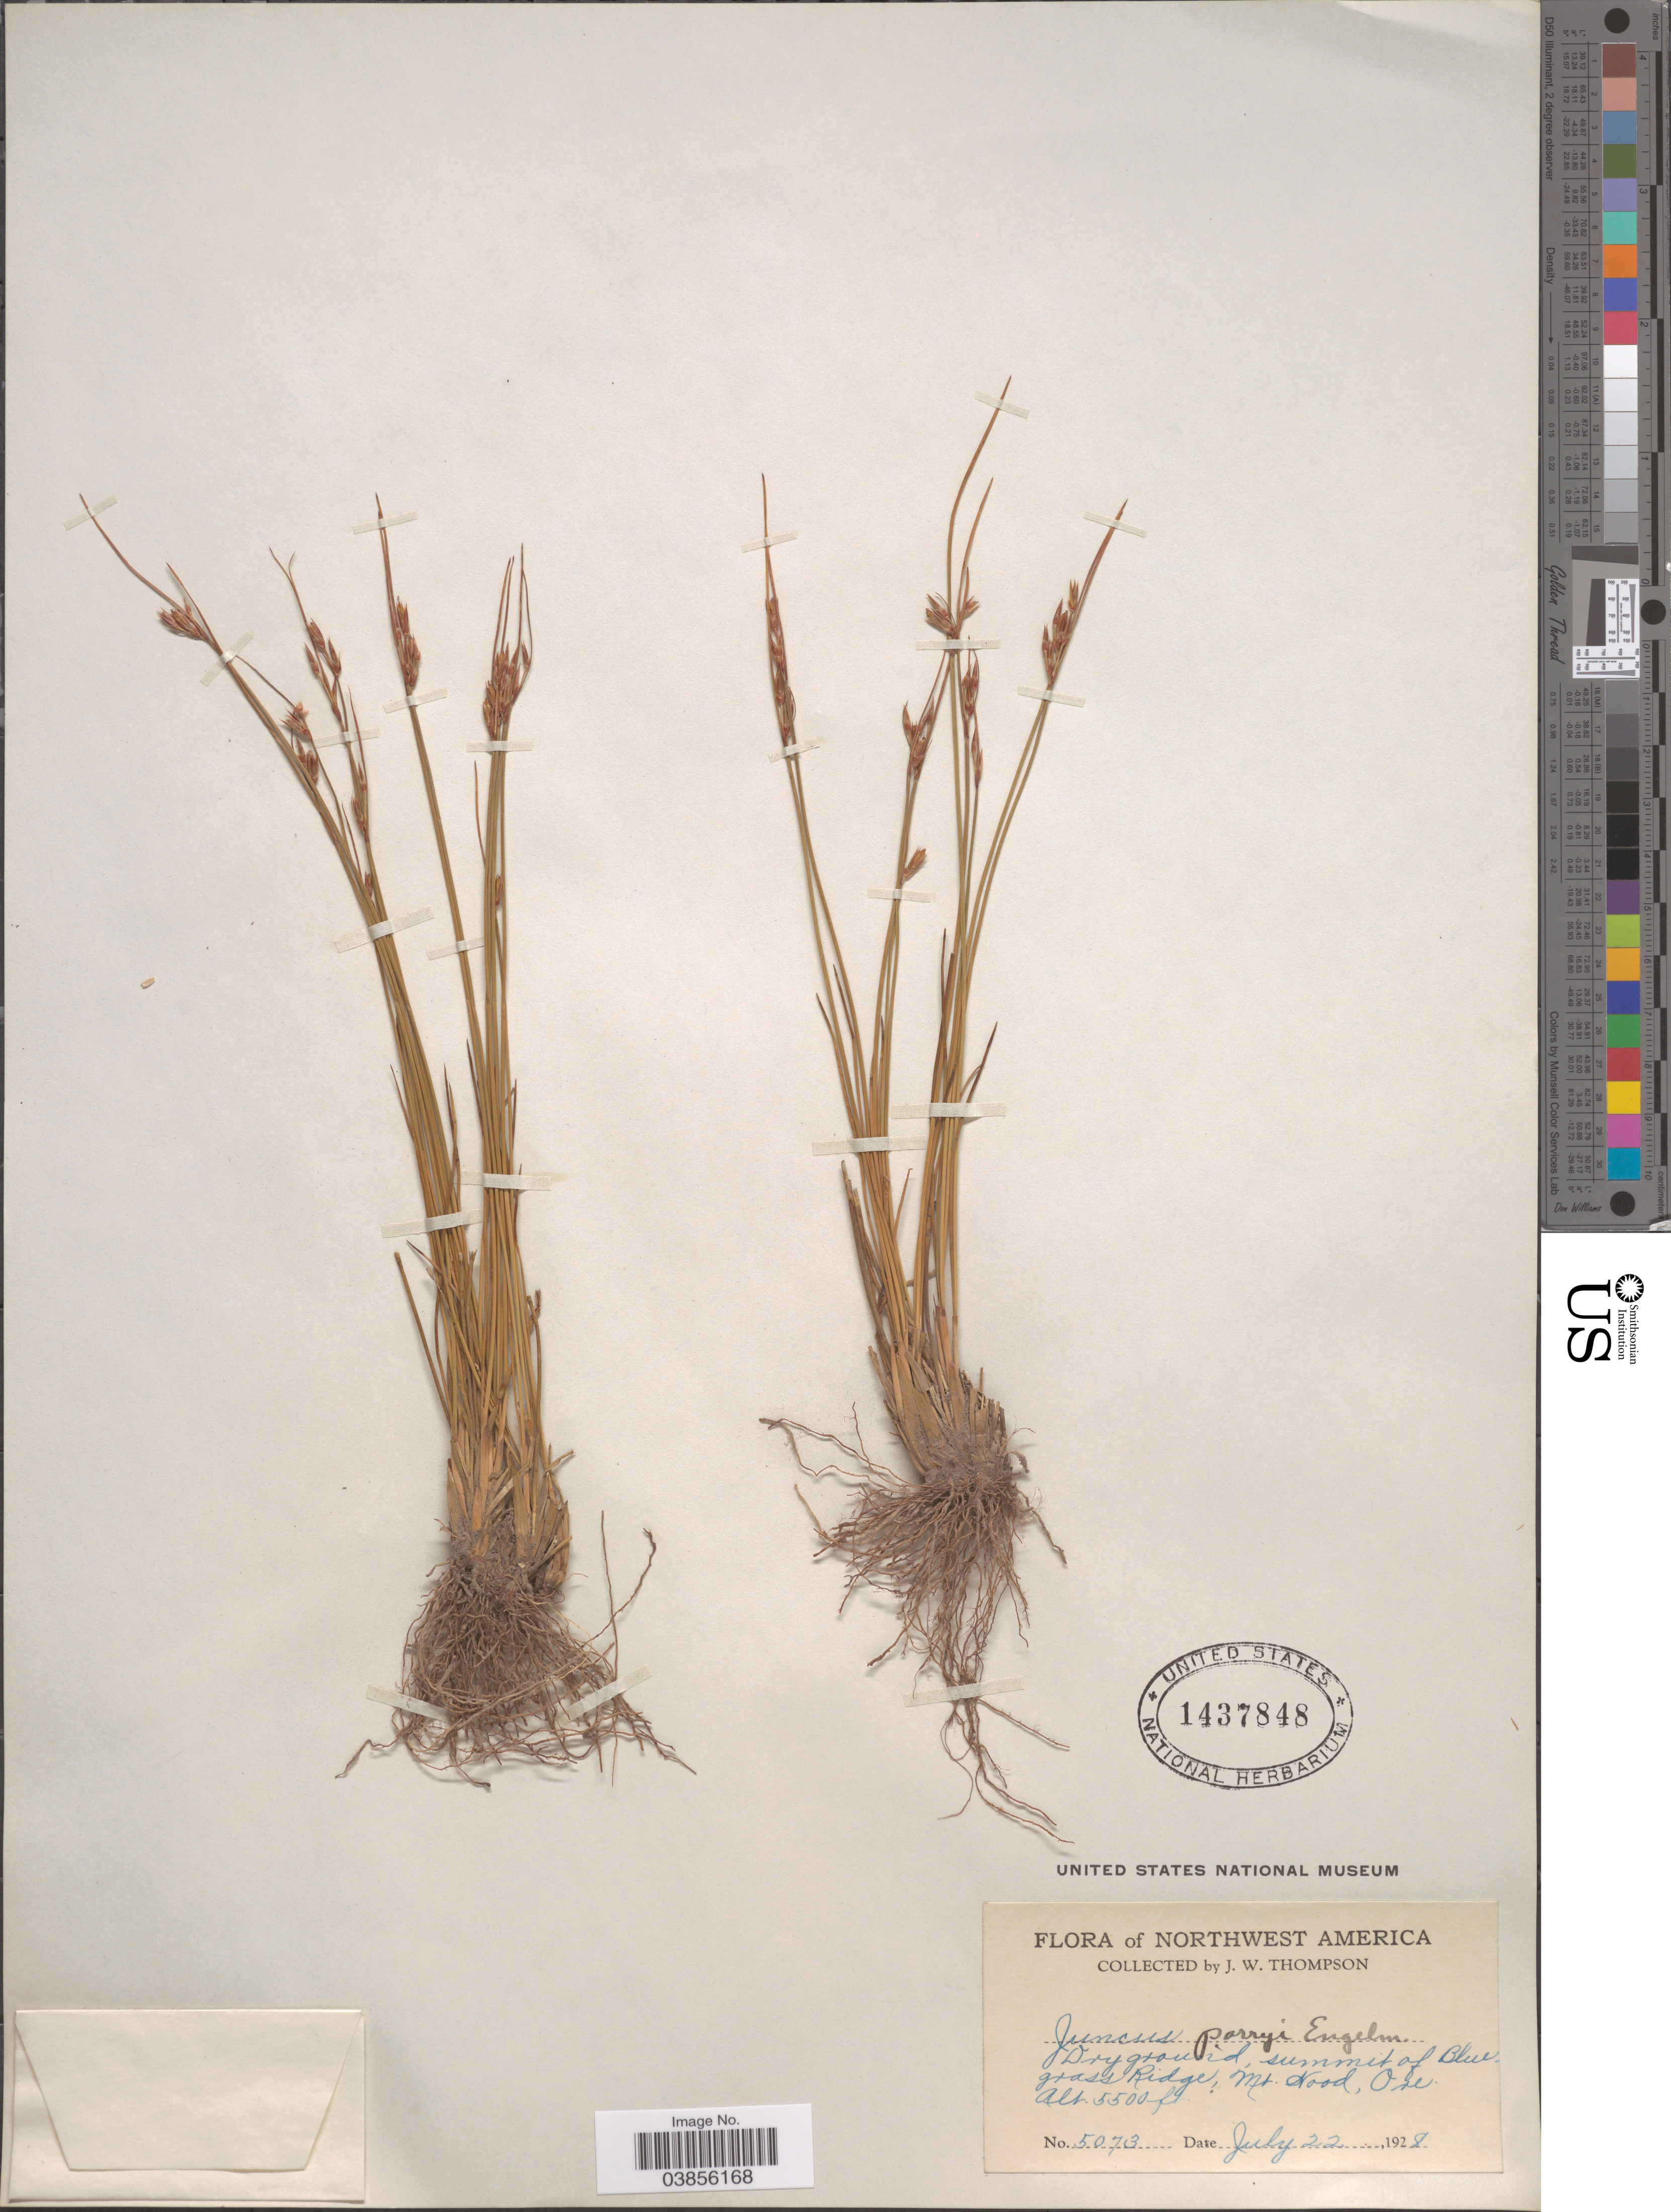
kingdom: Plantae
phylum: Tracheophyta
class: Liliopsida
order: Poales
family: Juncaceae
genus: Juncus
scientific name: Juncus parryi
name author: Engelm.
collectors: J. Thompson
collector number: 5073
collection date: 1928-07-22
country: United States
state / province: Oregon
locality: Northwest America. Summit of Blue grass Ridge, Mt. Hood.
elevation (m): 1676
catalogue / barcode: US 1437848